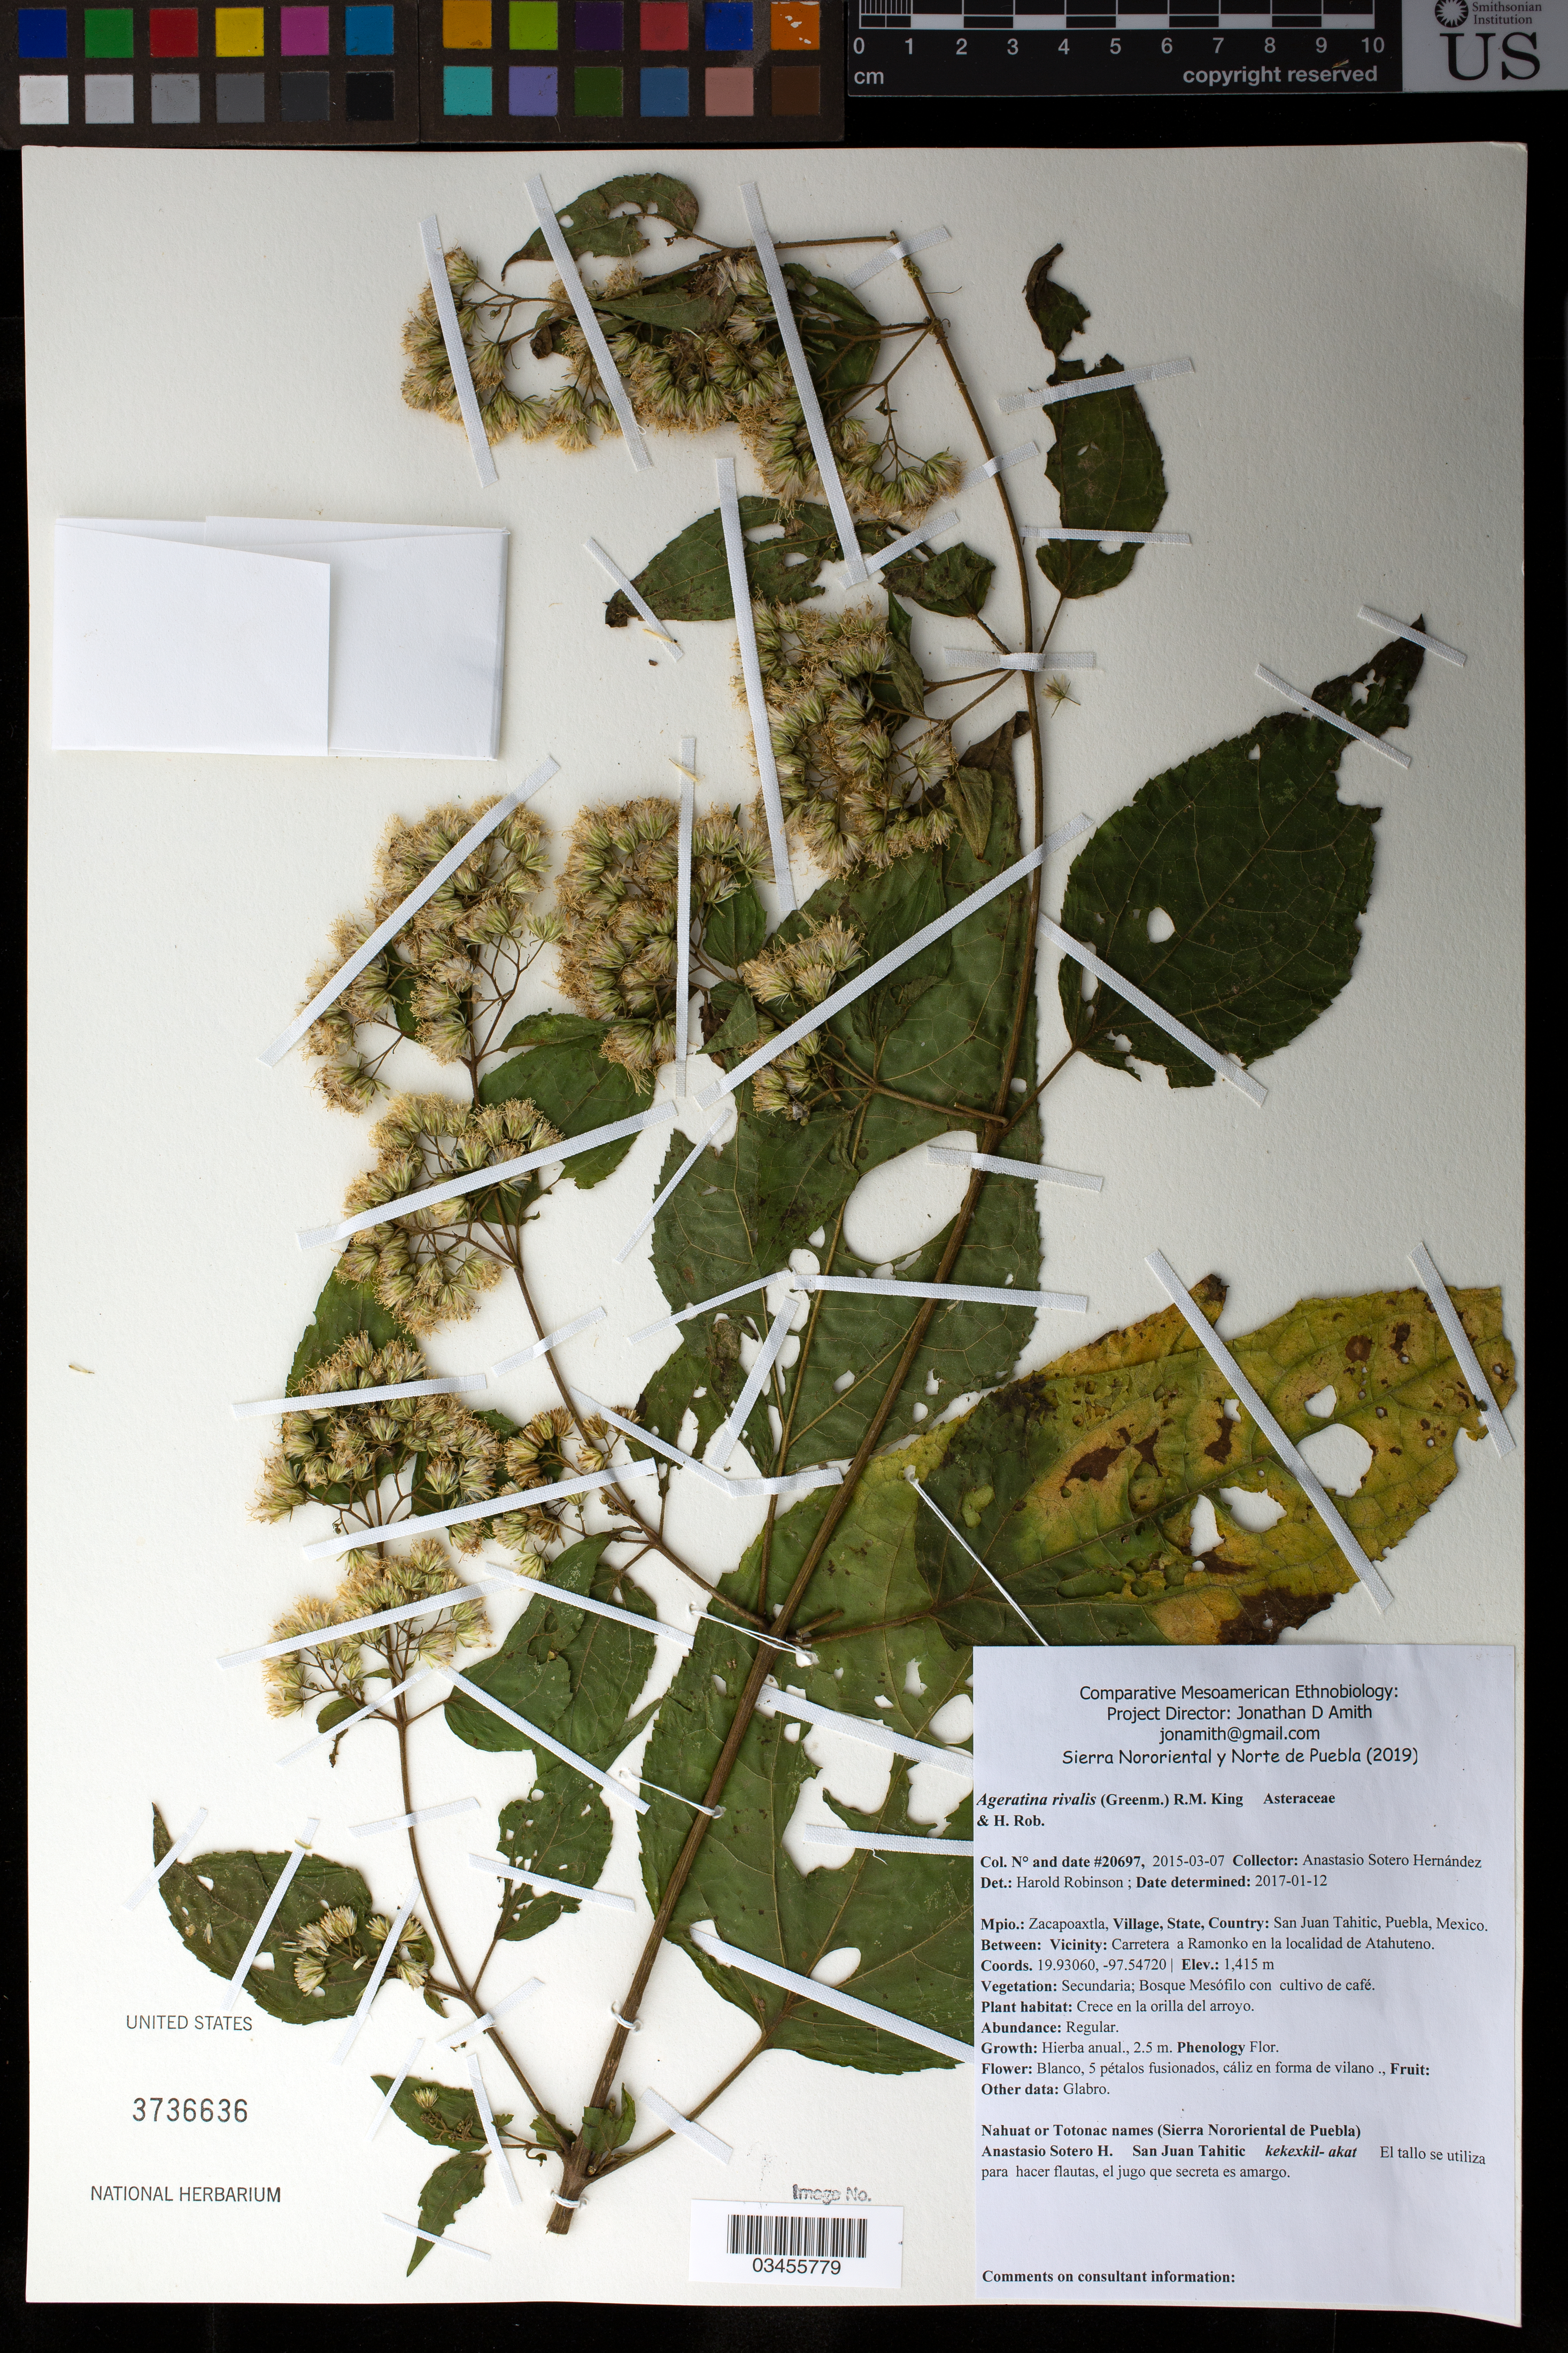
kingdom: Plantae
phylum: Tracheophyta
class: Magnoliopsida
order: Asterales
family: Asteraceae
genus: Ageratina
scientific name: Ageratina conspicua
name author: (Kunth & C.D. Bouché) R.M. King & H. Rob.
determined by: Robinson, Harold E., (US)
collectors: A. Sotero H.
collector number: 20697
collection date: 2015-03-07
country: México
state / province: Puebla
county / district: Zacapoaxtla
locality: PUEBLO: San Juan Tahitic; LOCALIDAD EXACTA: Carretera a Ramonko en la localidad de Atahuteno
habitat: Bosque mesófilo con cultivo de café | Crece en la orilla del arroyo.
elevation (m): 1415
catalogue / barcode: US 3736636